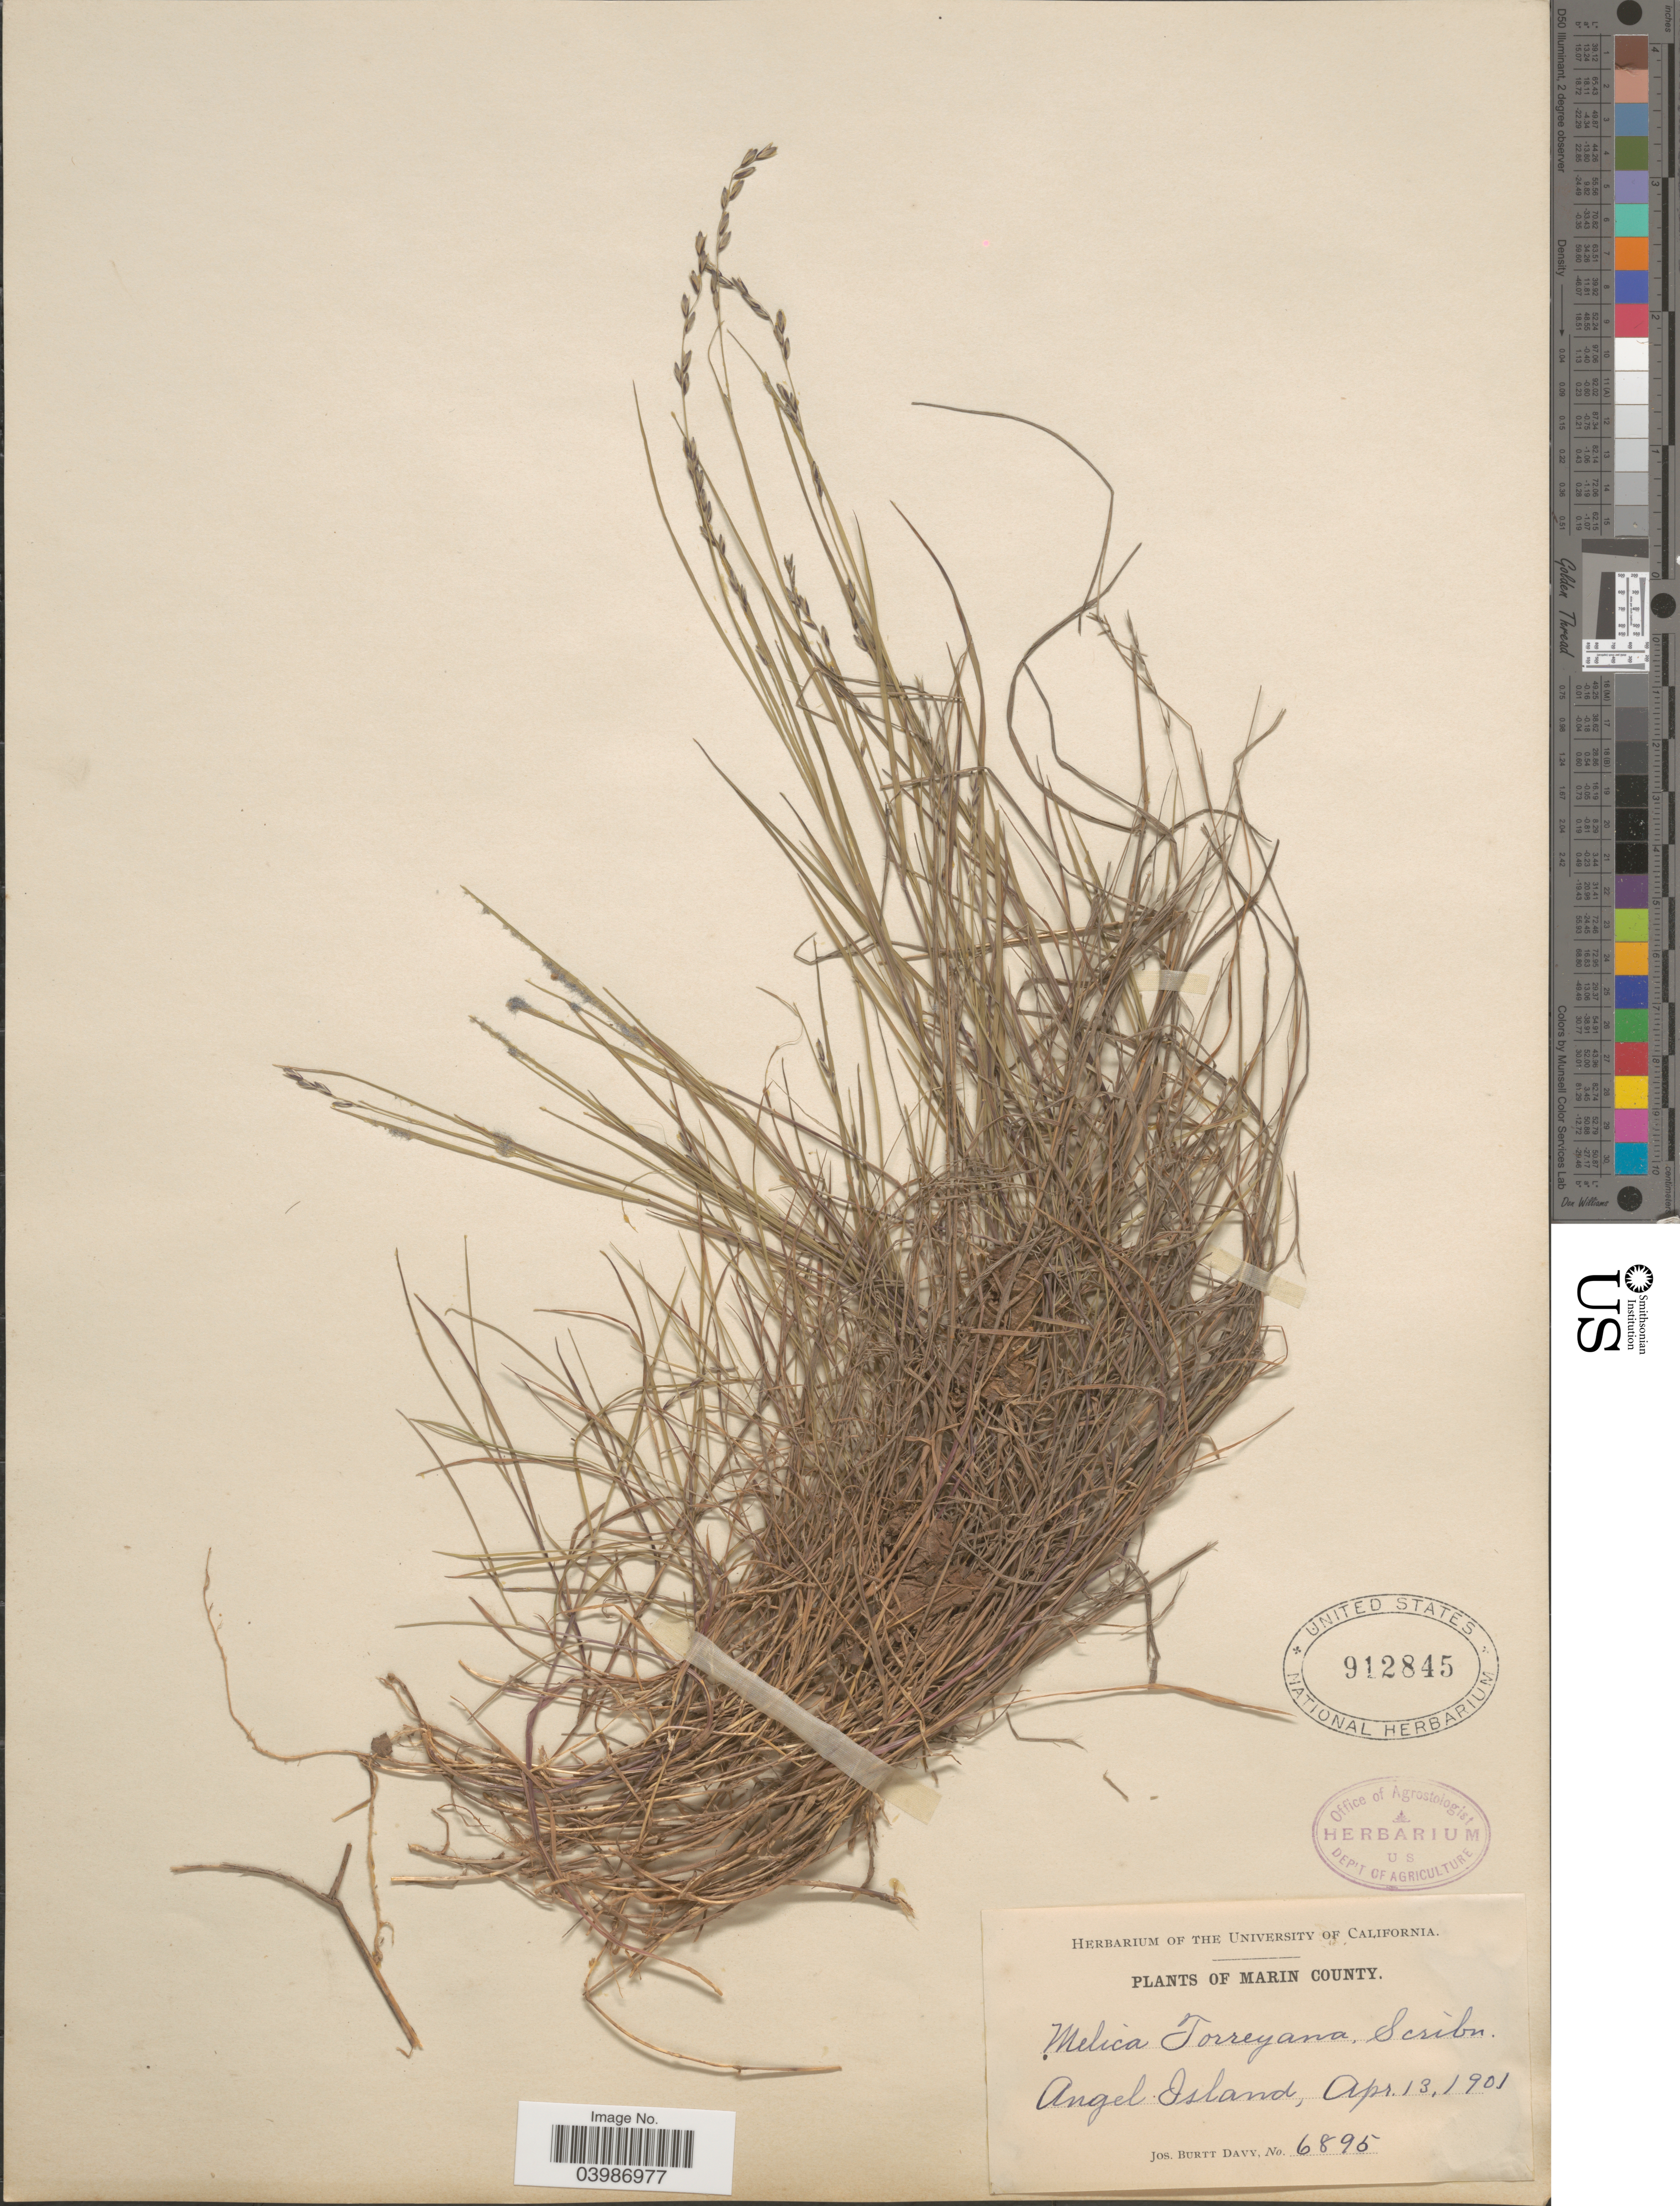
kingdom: Plantae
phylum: Tracheophyta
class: Liliopsida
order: Poales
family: Poaceae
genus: Melica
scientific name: Melica torreyana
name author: Scribn.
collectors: J. Burtt Davy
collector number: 6895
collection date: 1901-04-13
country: United States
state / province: California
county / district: Marin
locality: Marin County. Angel Island.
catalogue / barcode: US 912845